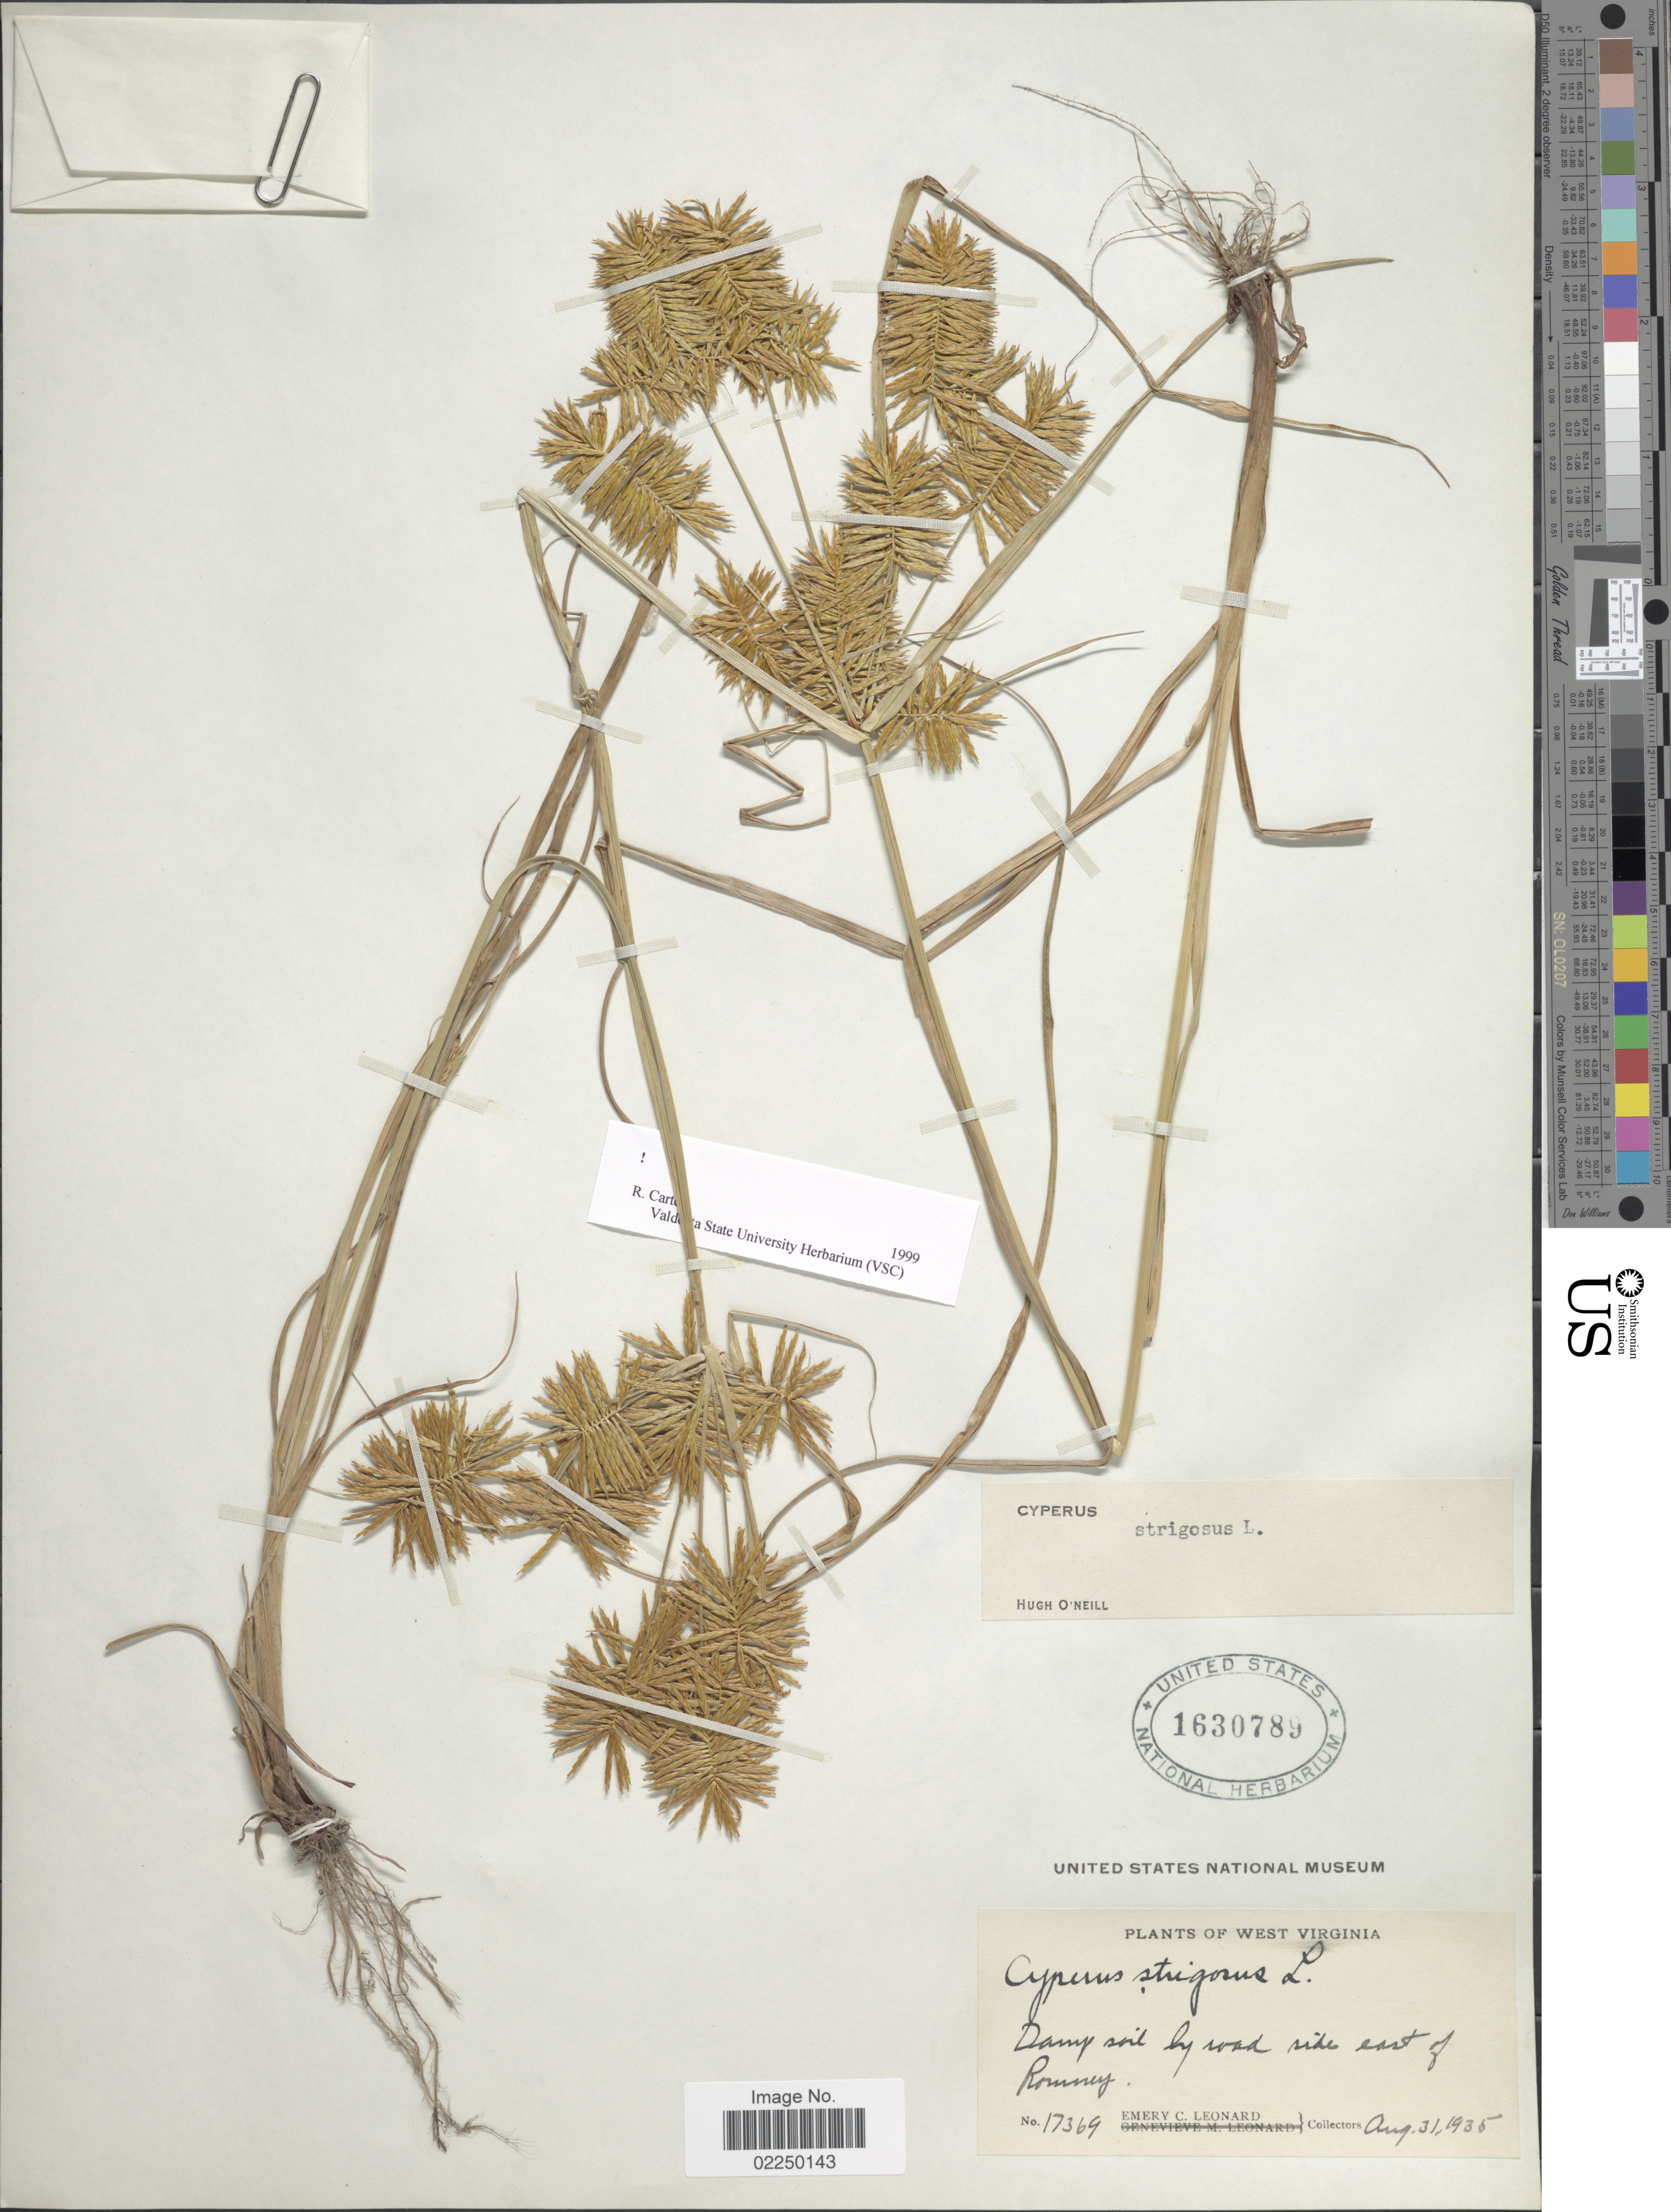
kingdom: Plantae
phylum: Tracheophyta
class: Liliopsida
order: Poales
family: Cyperaceae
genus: Cyperus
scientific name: Cyperus strigosus L.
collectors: E. C. Leonard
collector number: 17369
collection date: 1935-08-31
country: United States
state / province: West Virginia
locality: Damp soil by road side east of Romney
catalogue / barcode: US 1630789